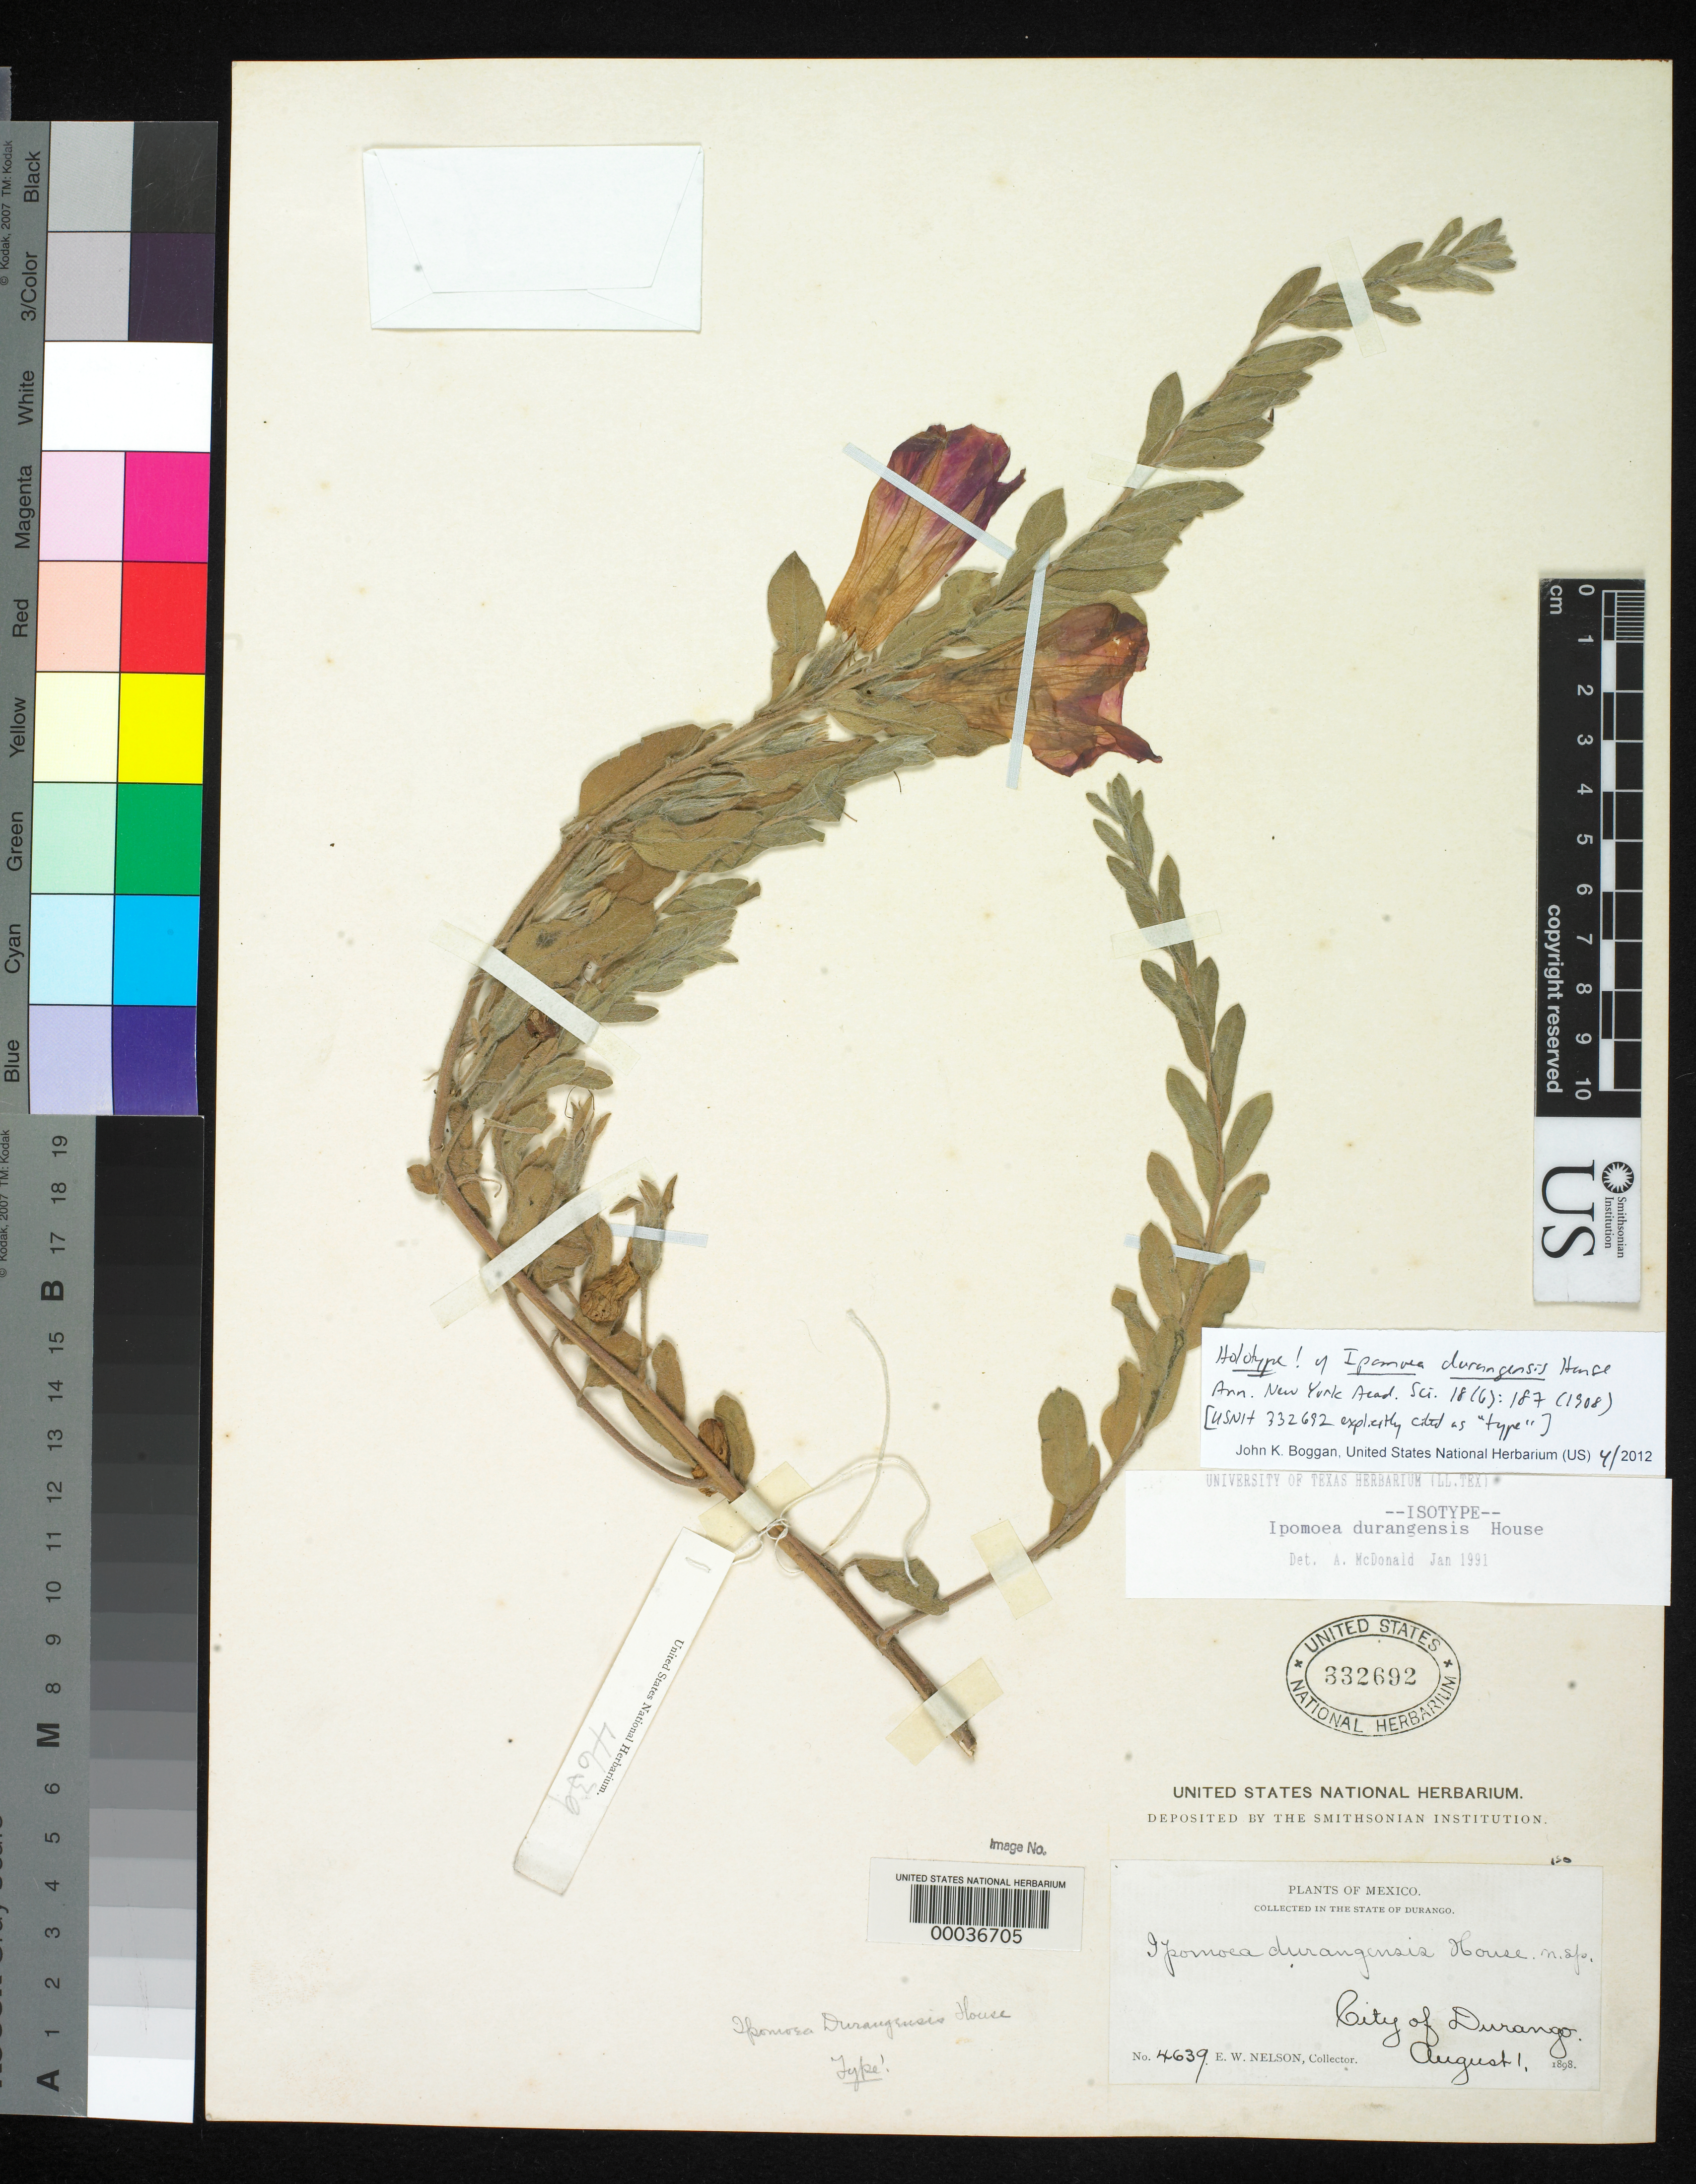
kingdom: Plantae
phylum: Tracheophyta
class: Magnoliopsida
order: Solanales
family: Convolvulaceae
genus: Ipomoea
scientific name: Ipomoea durangensis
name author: House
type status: Holotype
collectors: E. W. Nelson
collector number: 4639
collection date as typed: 01 Aug 1898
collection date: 1898-08-01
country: Mexico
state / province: Durango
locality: City of Durango.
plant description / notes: Protologue explicitly cites USNH 332692 as "type". Erroneously annotated as "isotype" by A. McDonald (1991).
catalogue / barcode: US 332692